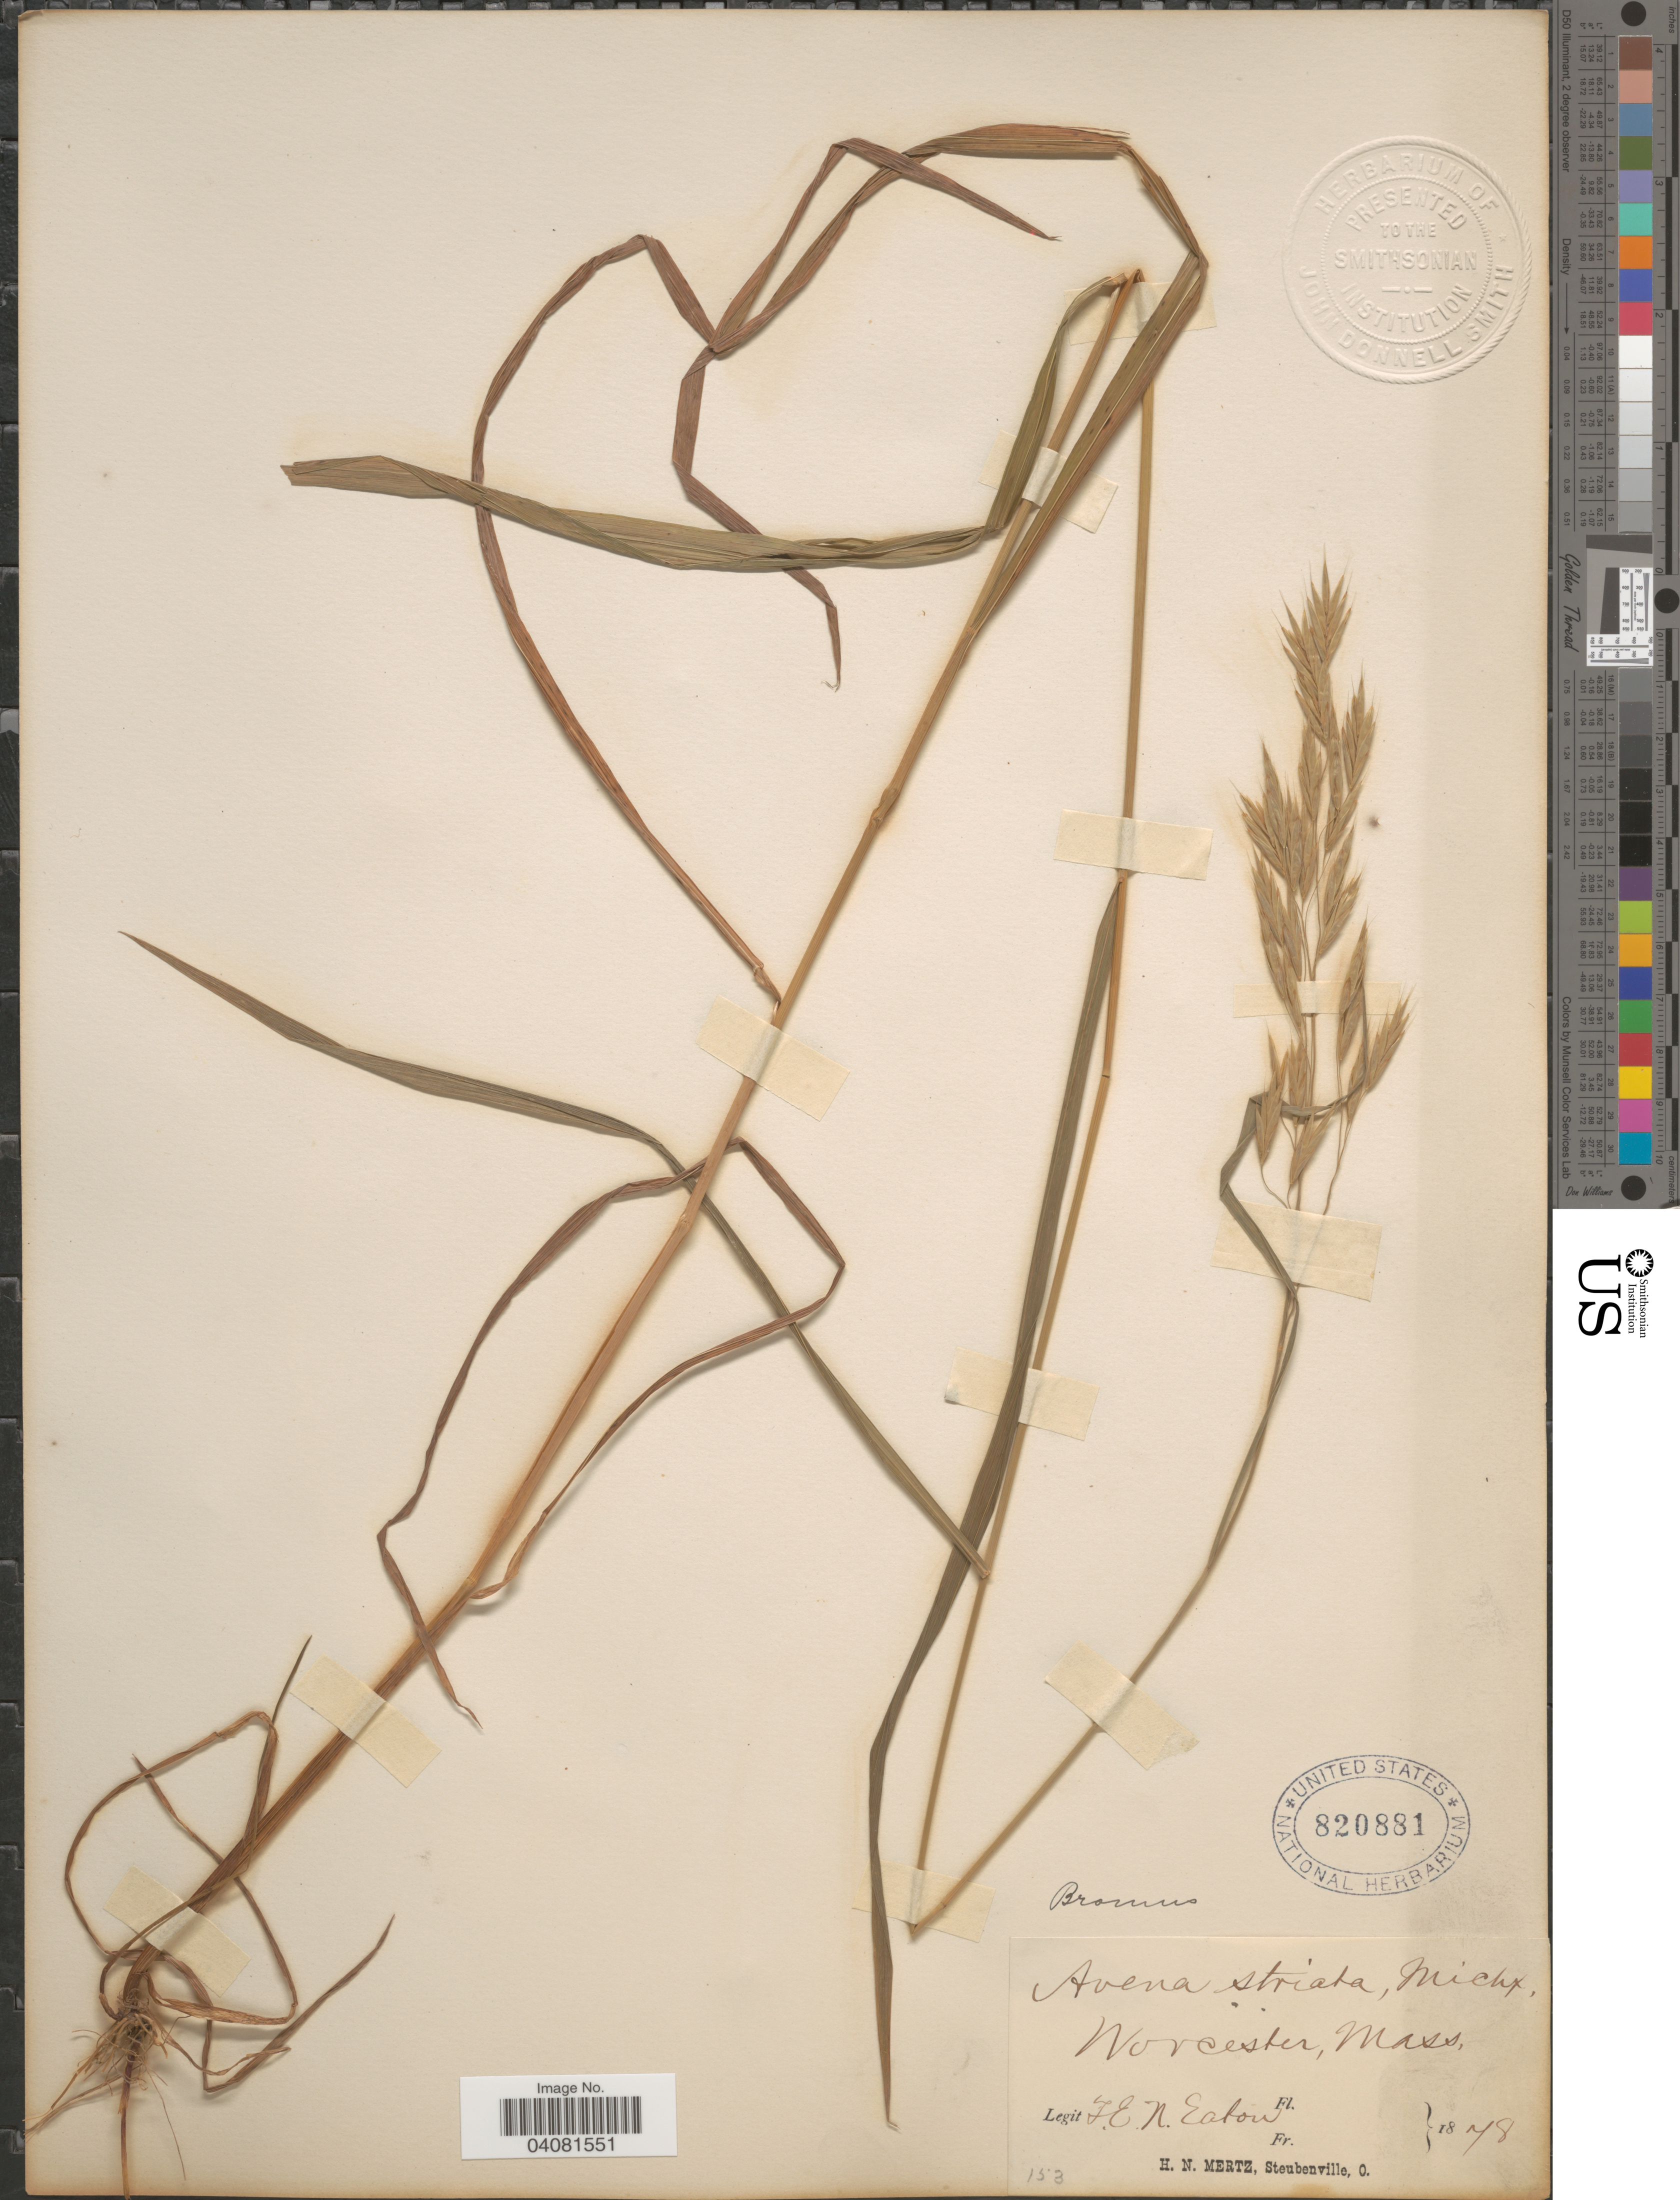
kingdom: Plantae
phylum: Tracheophyta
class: Liliopsida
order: Poales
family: Poaceae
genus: Bromus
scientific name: Bromus ciliatus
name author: L.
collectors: F. Eaton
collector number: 153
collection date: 1878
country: United States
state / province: Massachusetts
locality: Worcester.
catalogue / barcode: US 820881